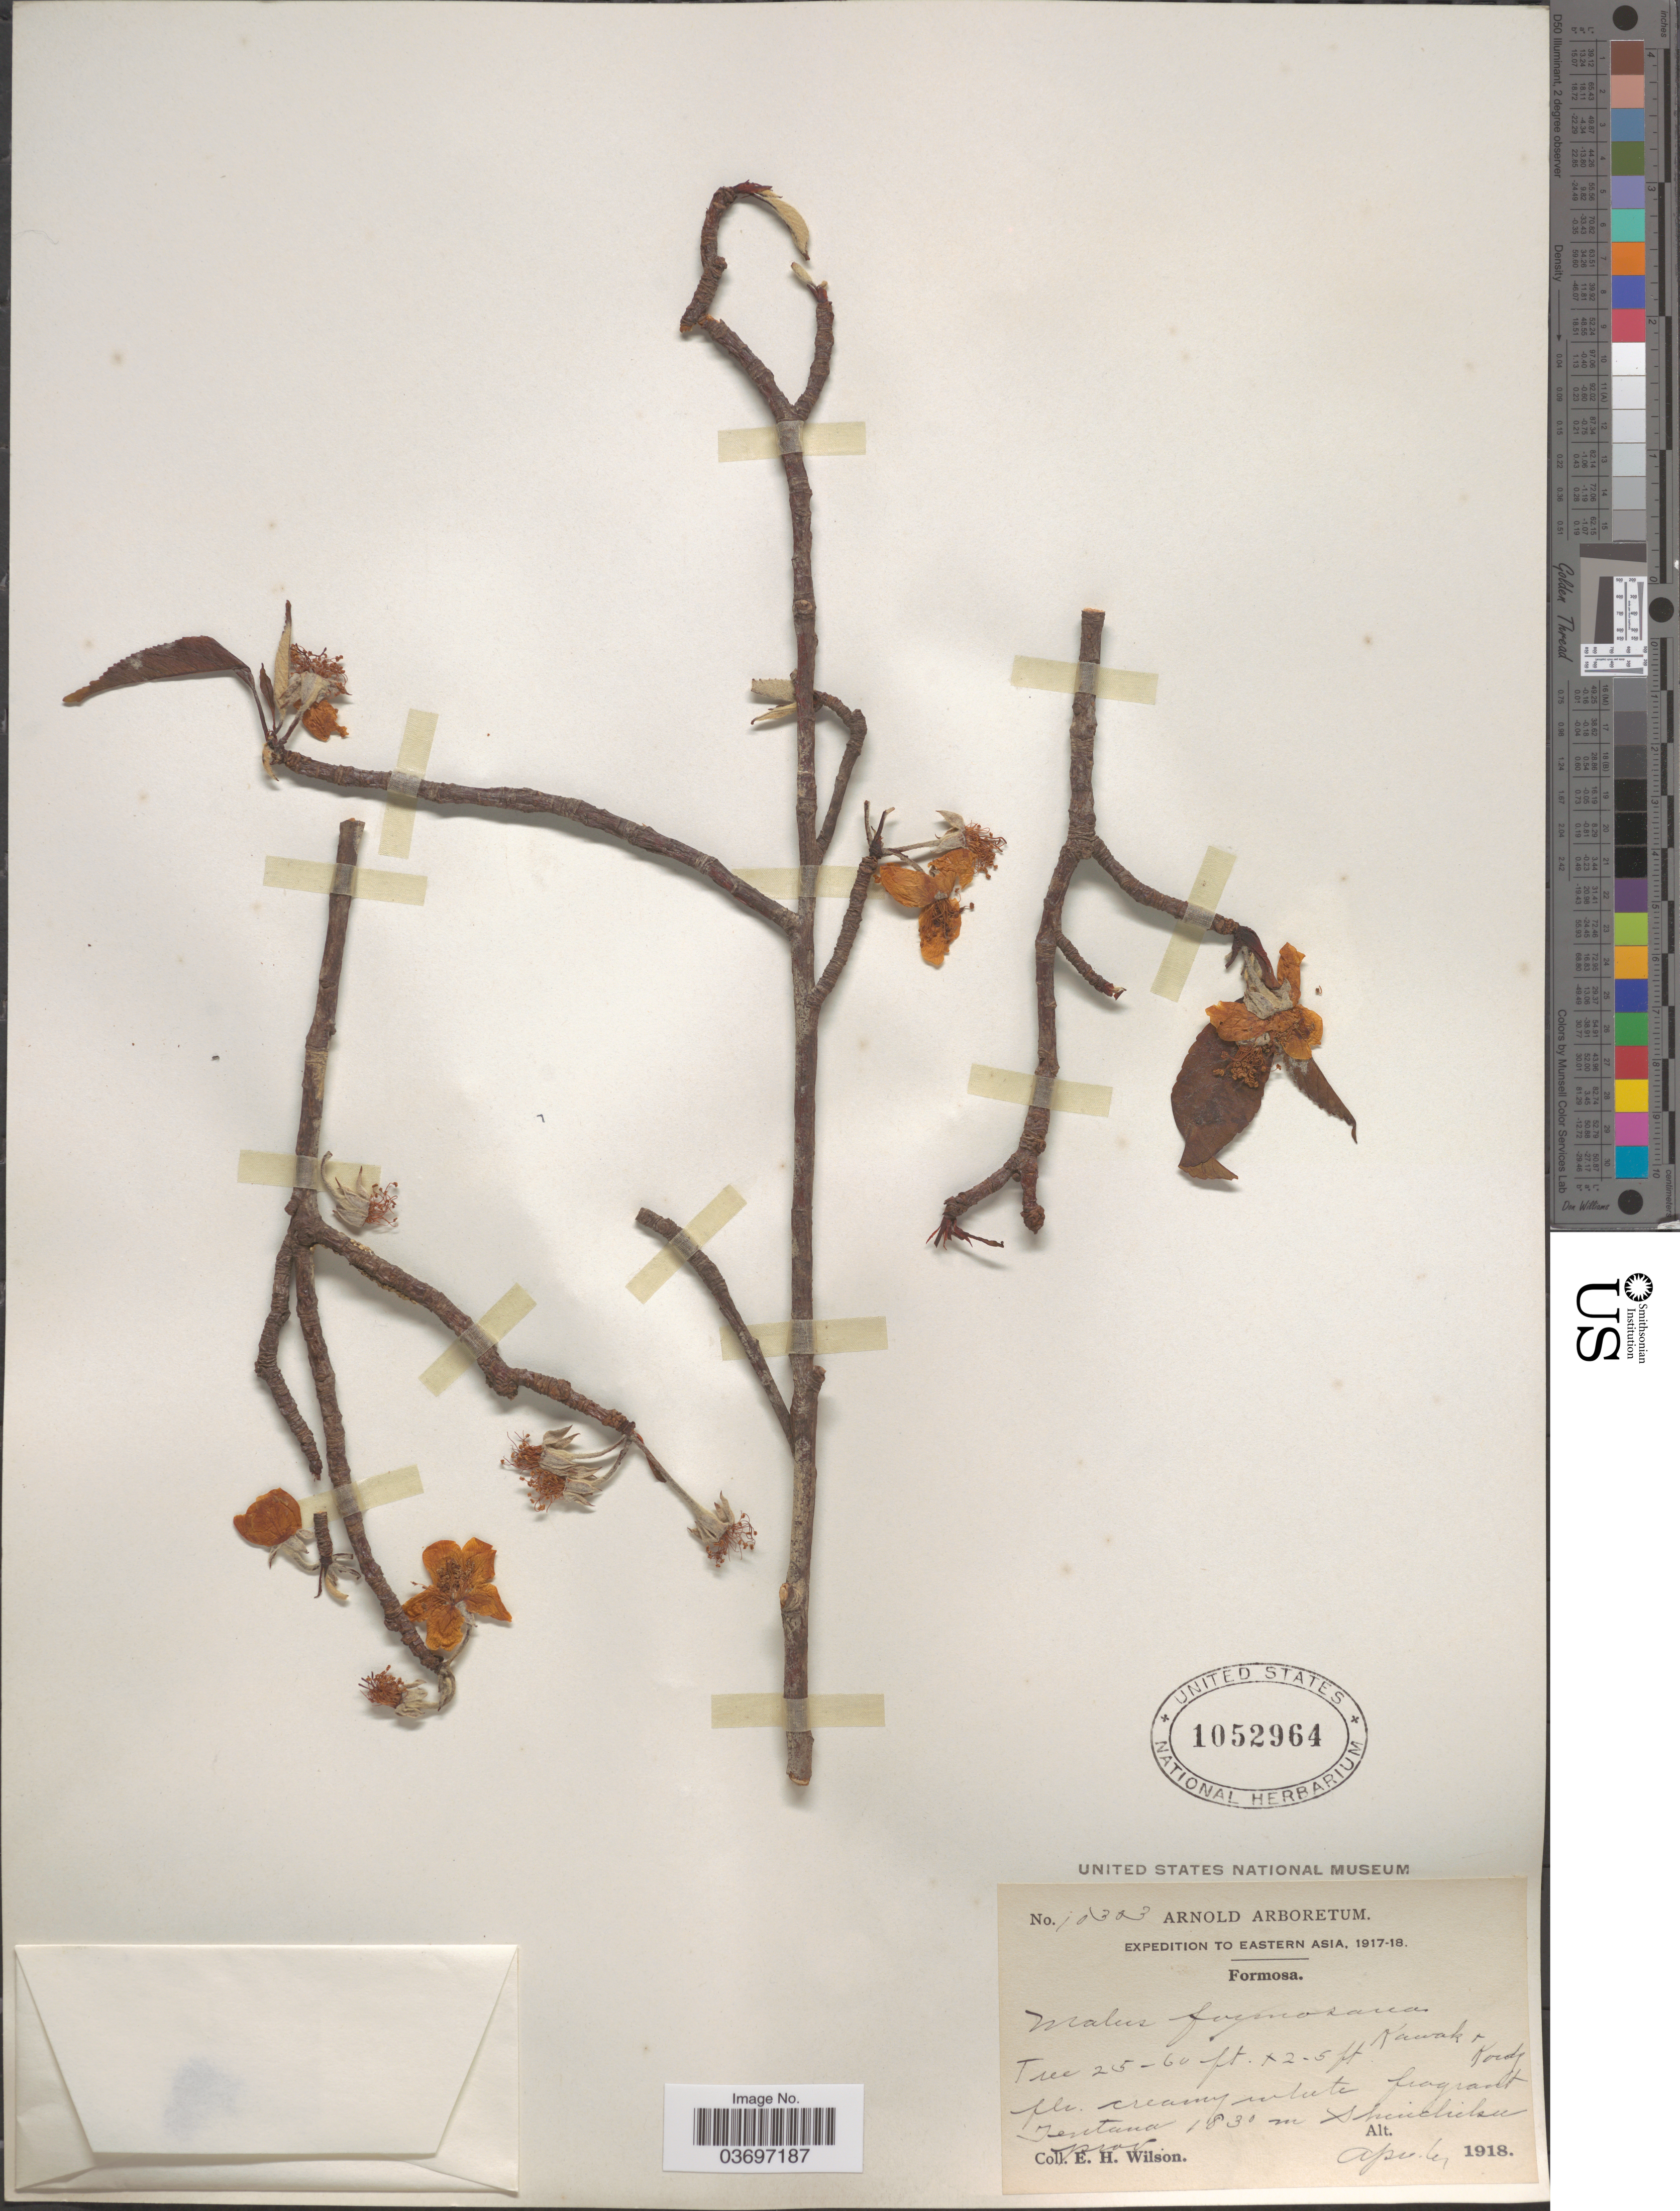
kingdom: Plantae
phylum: Tracheophyta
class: Magnoliopsida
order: Rosales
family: Rosaceae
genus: Malus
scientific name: Malus formosana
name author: Kawak. & Koidz.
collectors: E. Wilson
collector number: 10303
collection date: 1918-04-06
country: Taiwan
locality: Tentana, Shinchiku prov.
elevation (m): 1830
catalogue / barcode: US 1052964